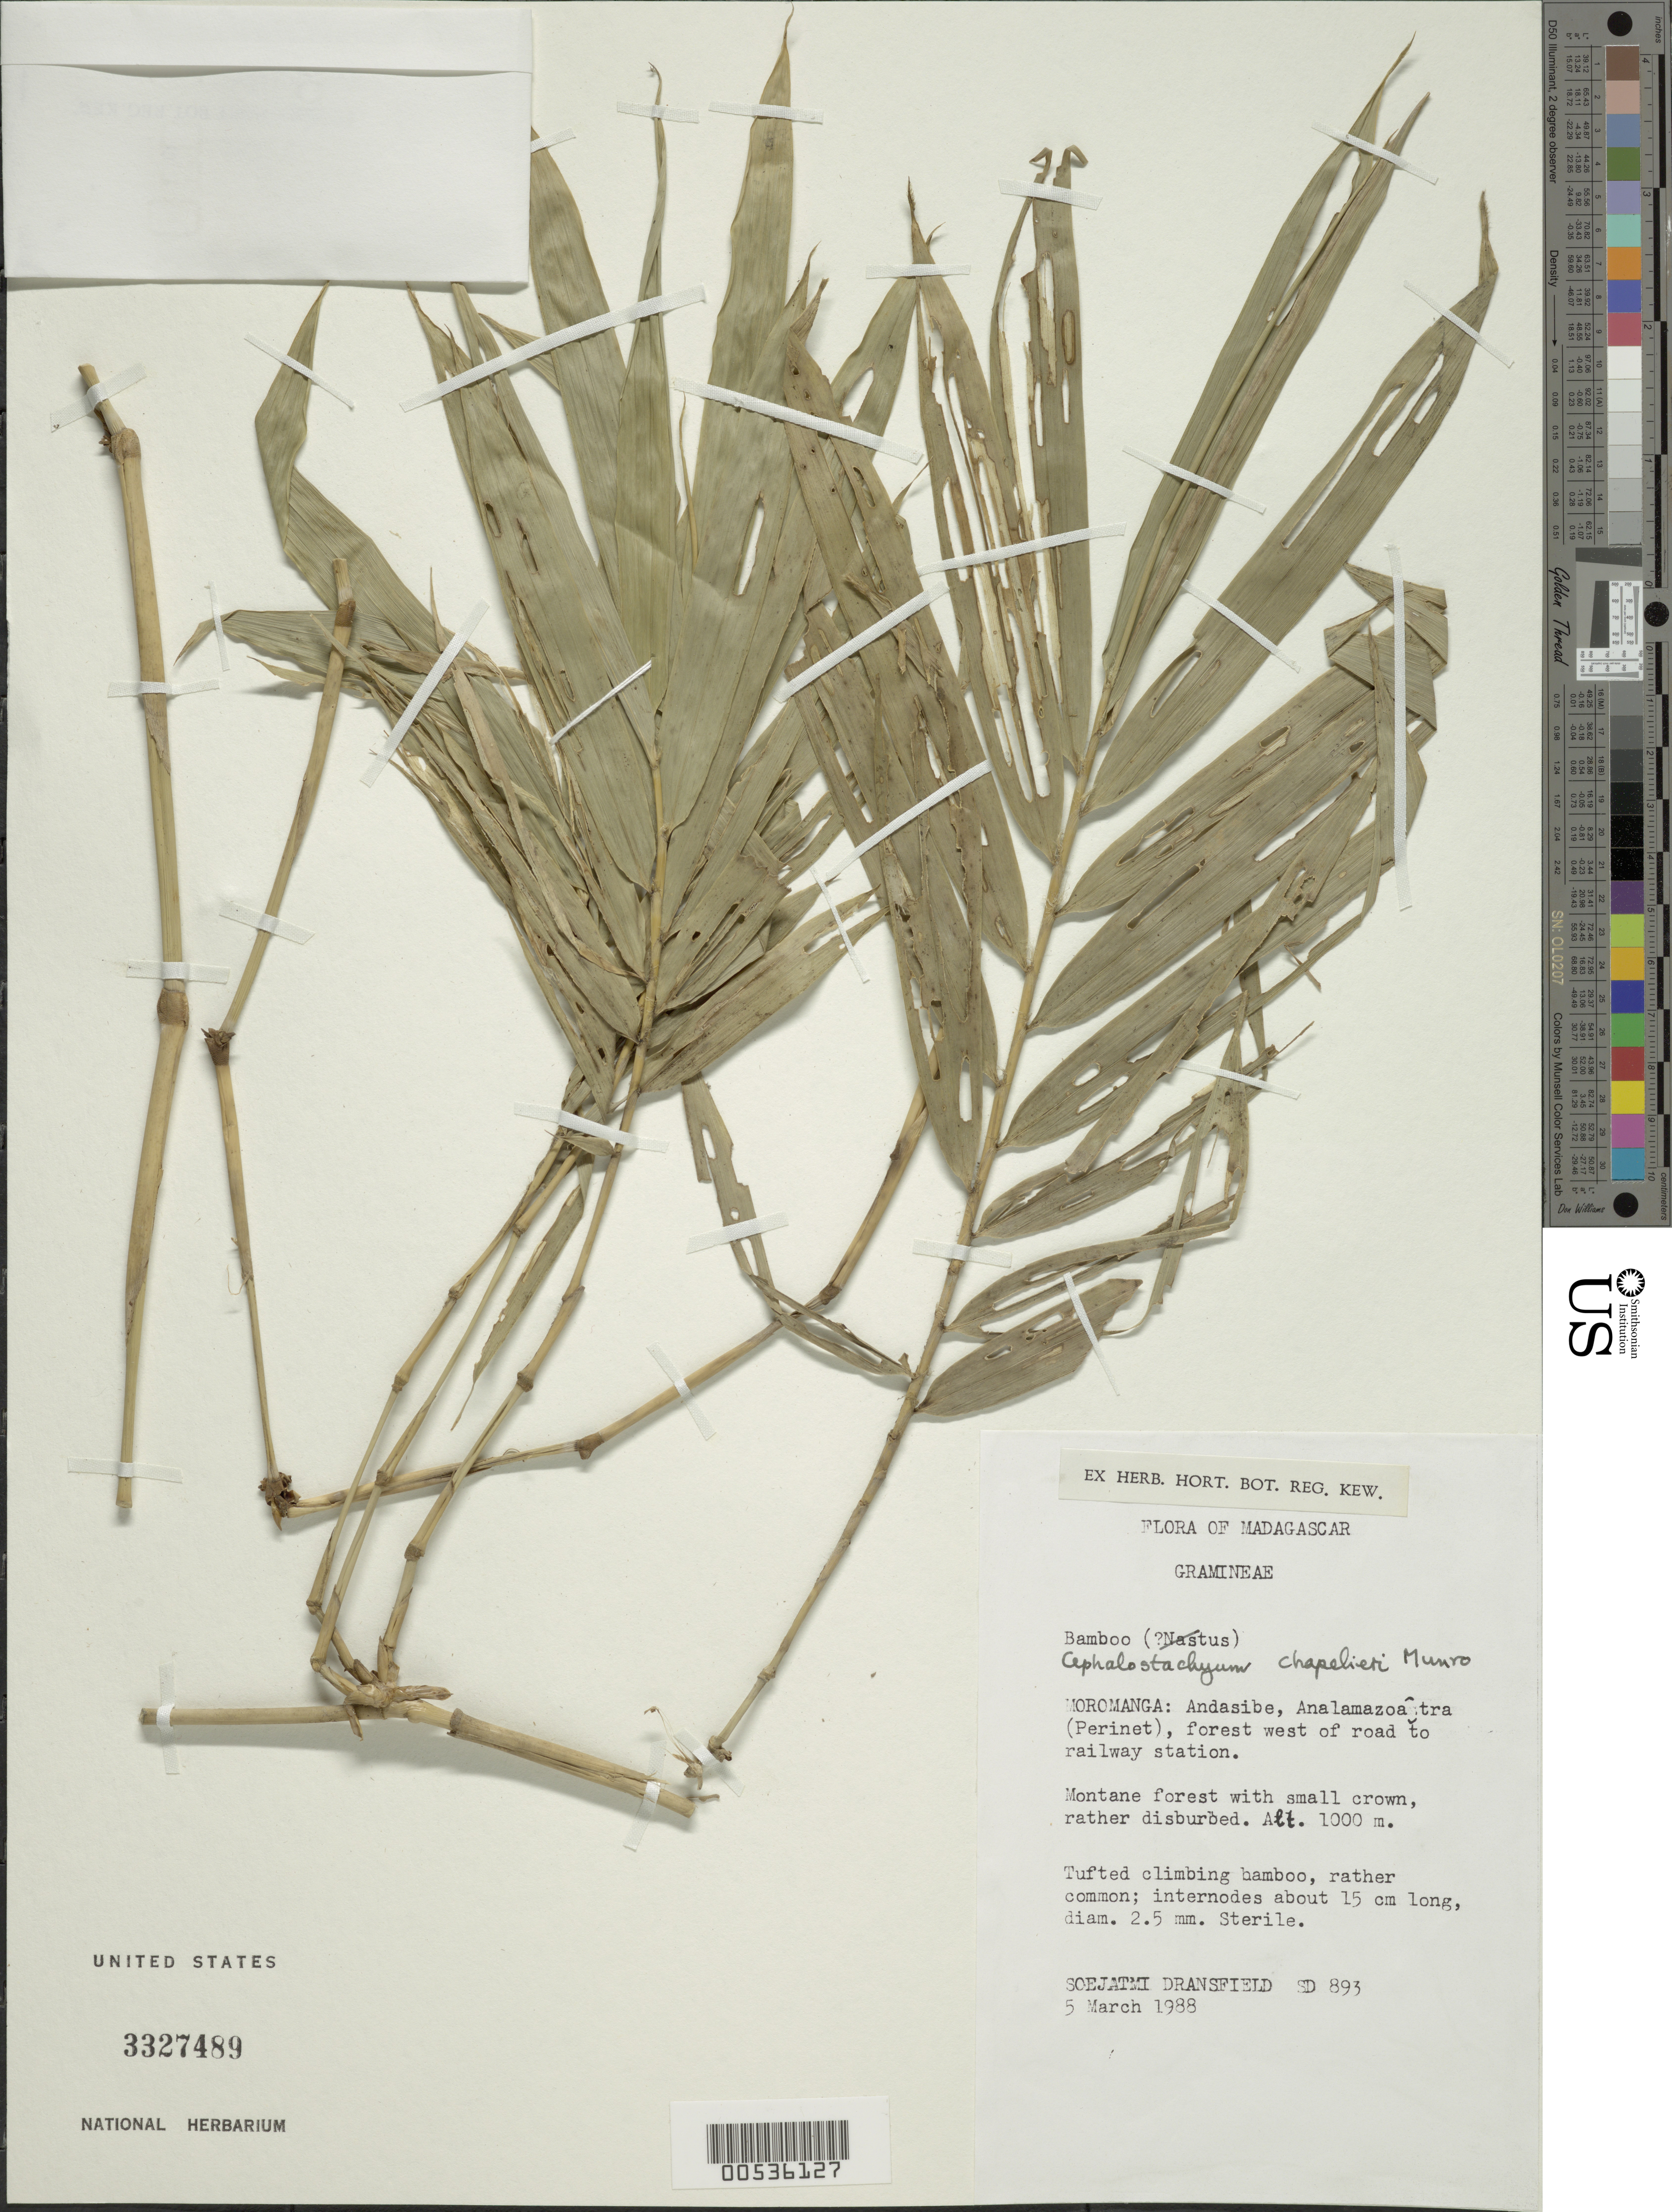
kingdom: Plantae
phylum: Tracheophyta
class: Liliopsida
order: Poales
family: Poaceae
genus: Cephalostachyum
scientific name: Cephalostachyum chapelieri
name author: Munro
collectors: S. Dransfield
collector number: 893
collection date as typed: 05 Mar 1988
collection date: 1988-03-05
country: Madagascar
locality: Moromanga, andasibe, analamazoatra (perinet)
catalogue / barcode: US 3327489